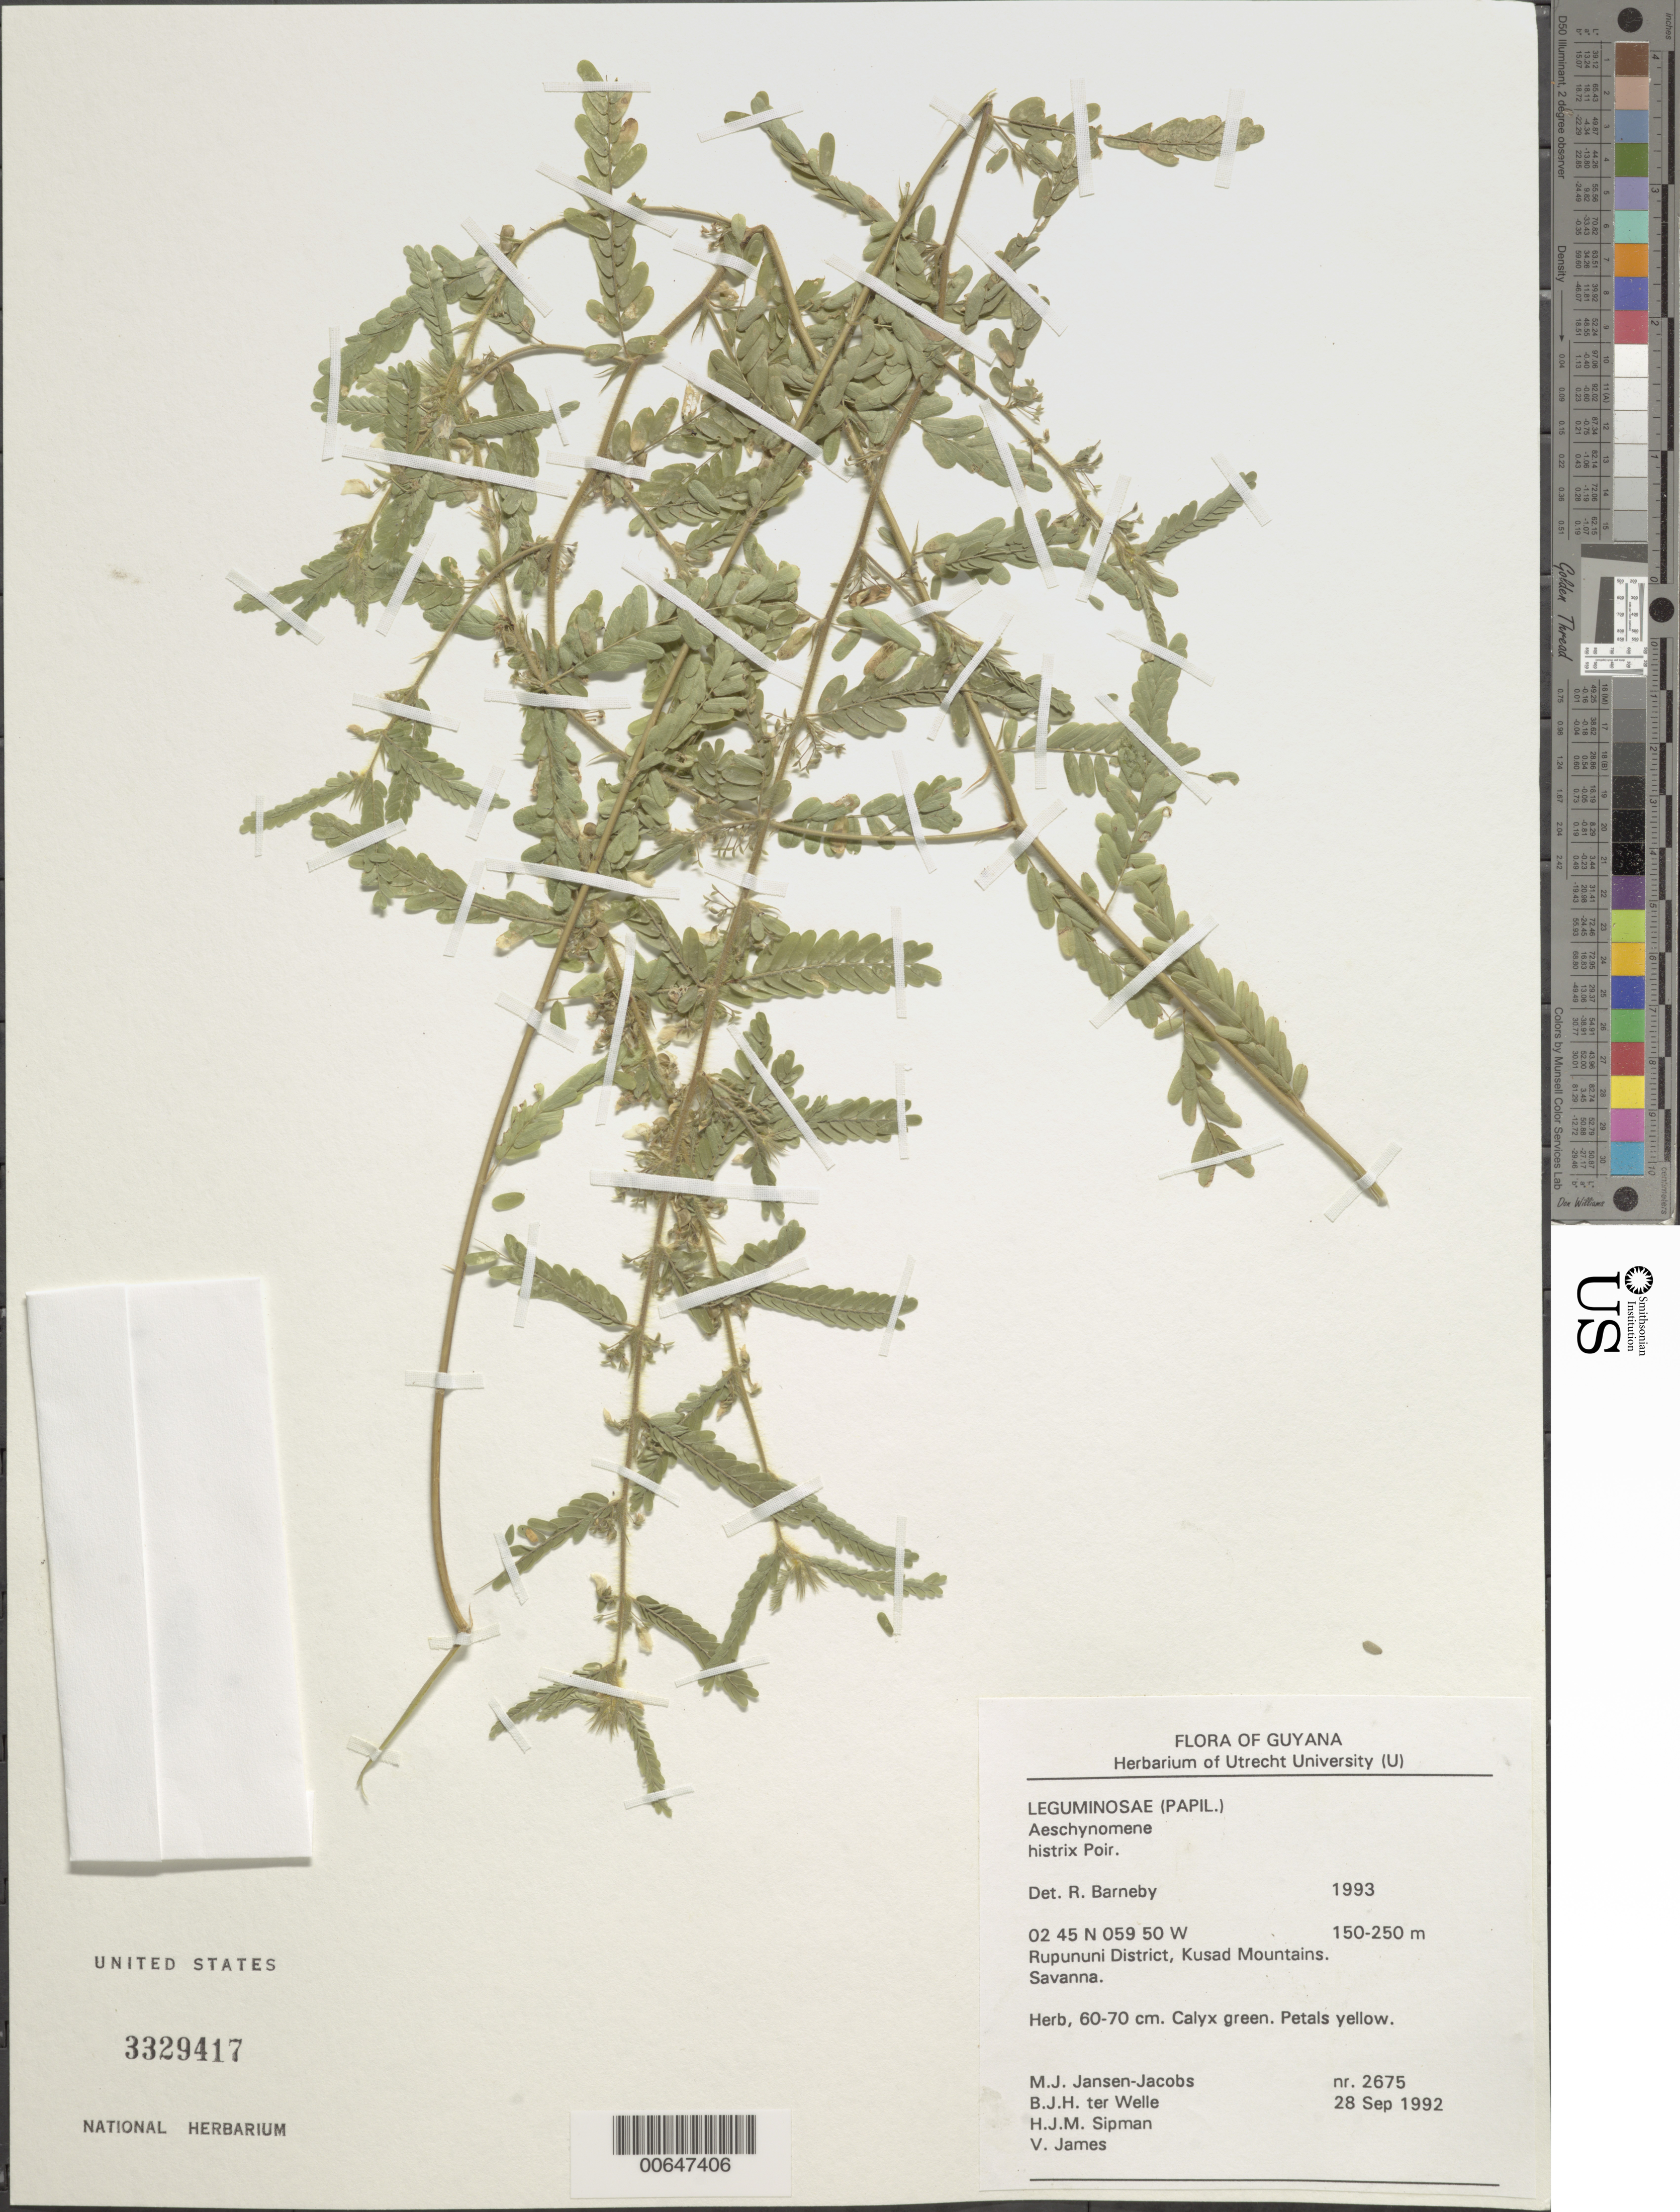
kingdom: Plantae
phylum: Tracheophyta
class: Magnoliopsida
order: Fabales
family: Fabaceae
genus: Aeschynomene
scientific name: Aeschynomene histrix var. histrix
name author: Poir.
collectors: M. J. Jansen-Jacobs, B. Welle, H. J. M. Sipman & V. James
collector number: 2675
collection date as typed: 28-Sep-92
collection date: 1992-09-28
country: Guyana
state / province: U. Takutu-U. Essequibo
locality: Kusad Mountains, Rupununi District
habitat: Savanna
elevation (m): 150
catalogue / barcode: US 3329417